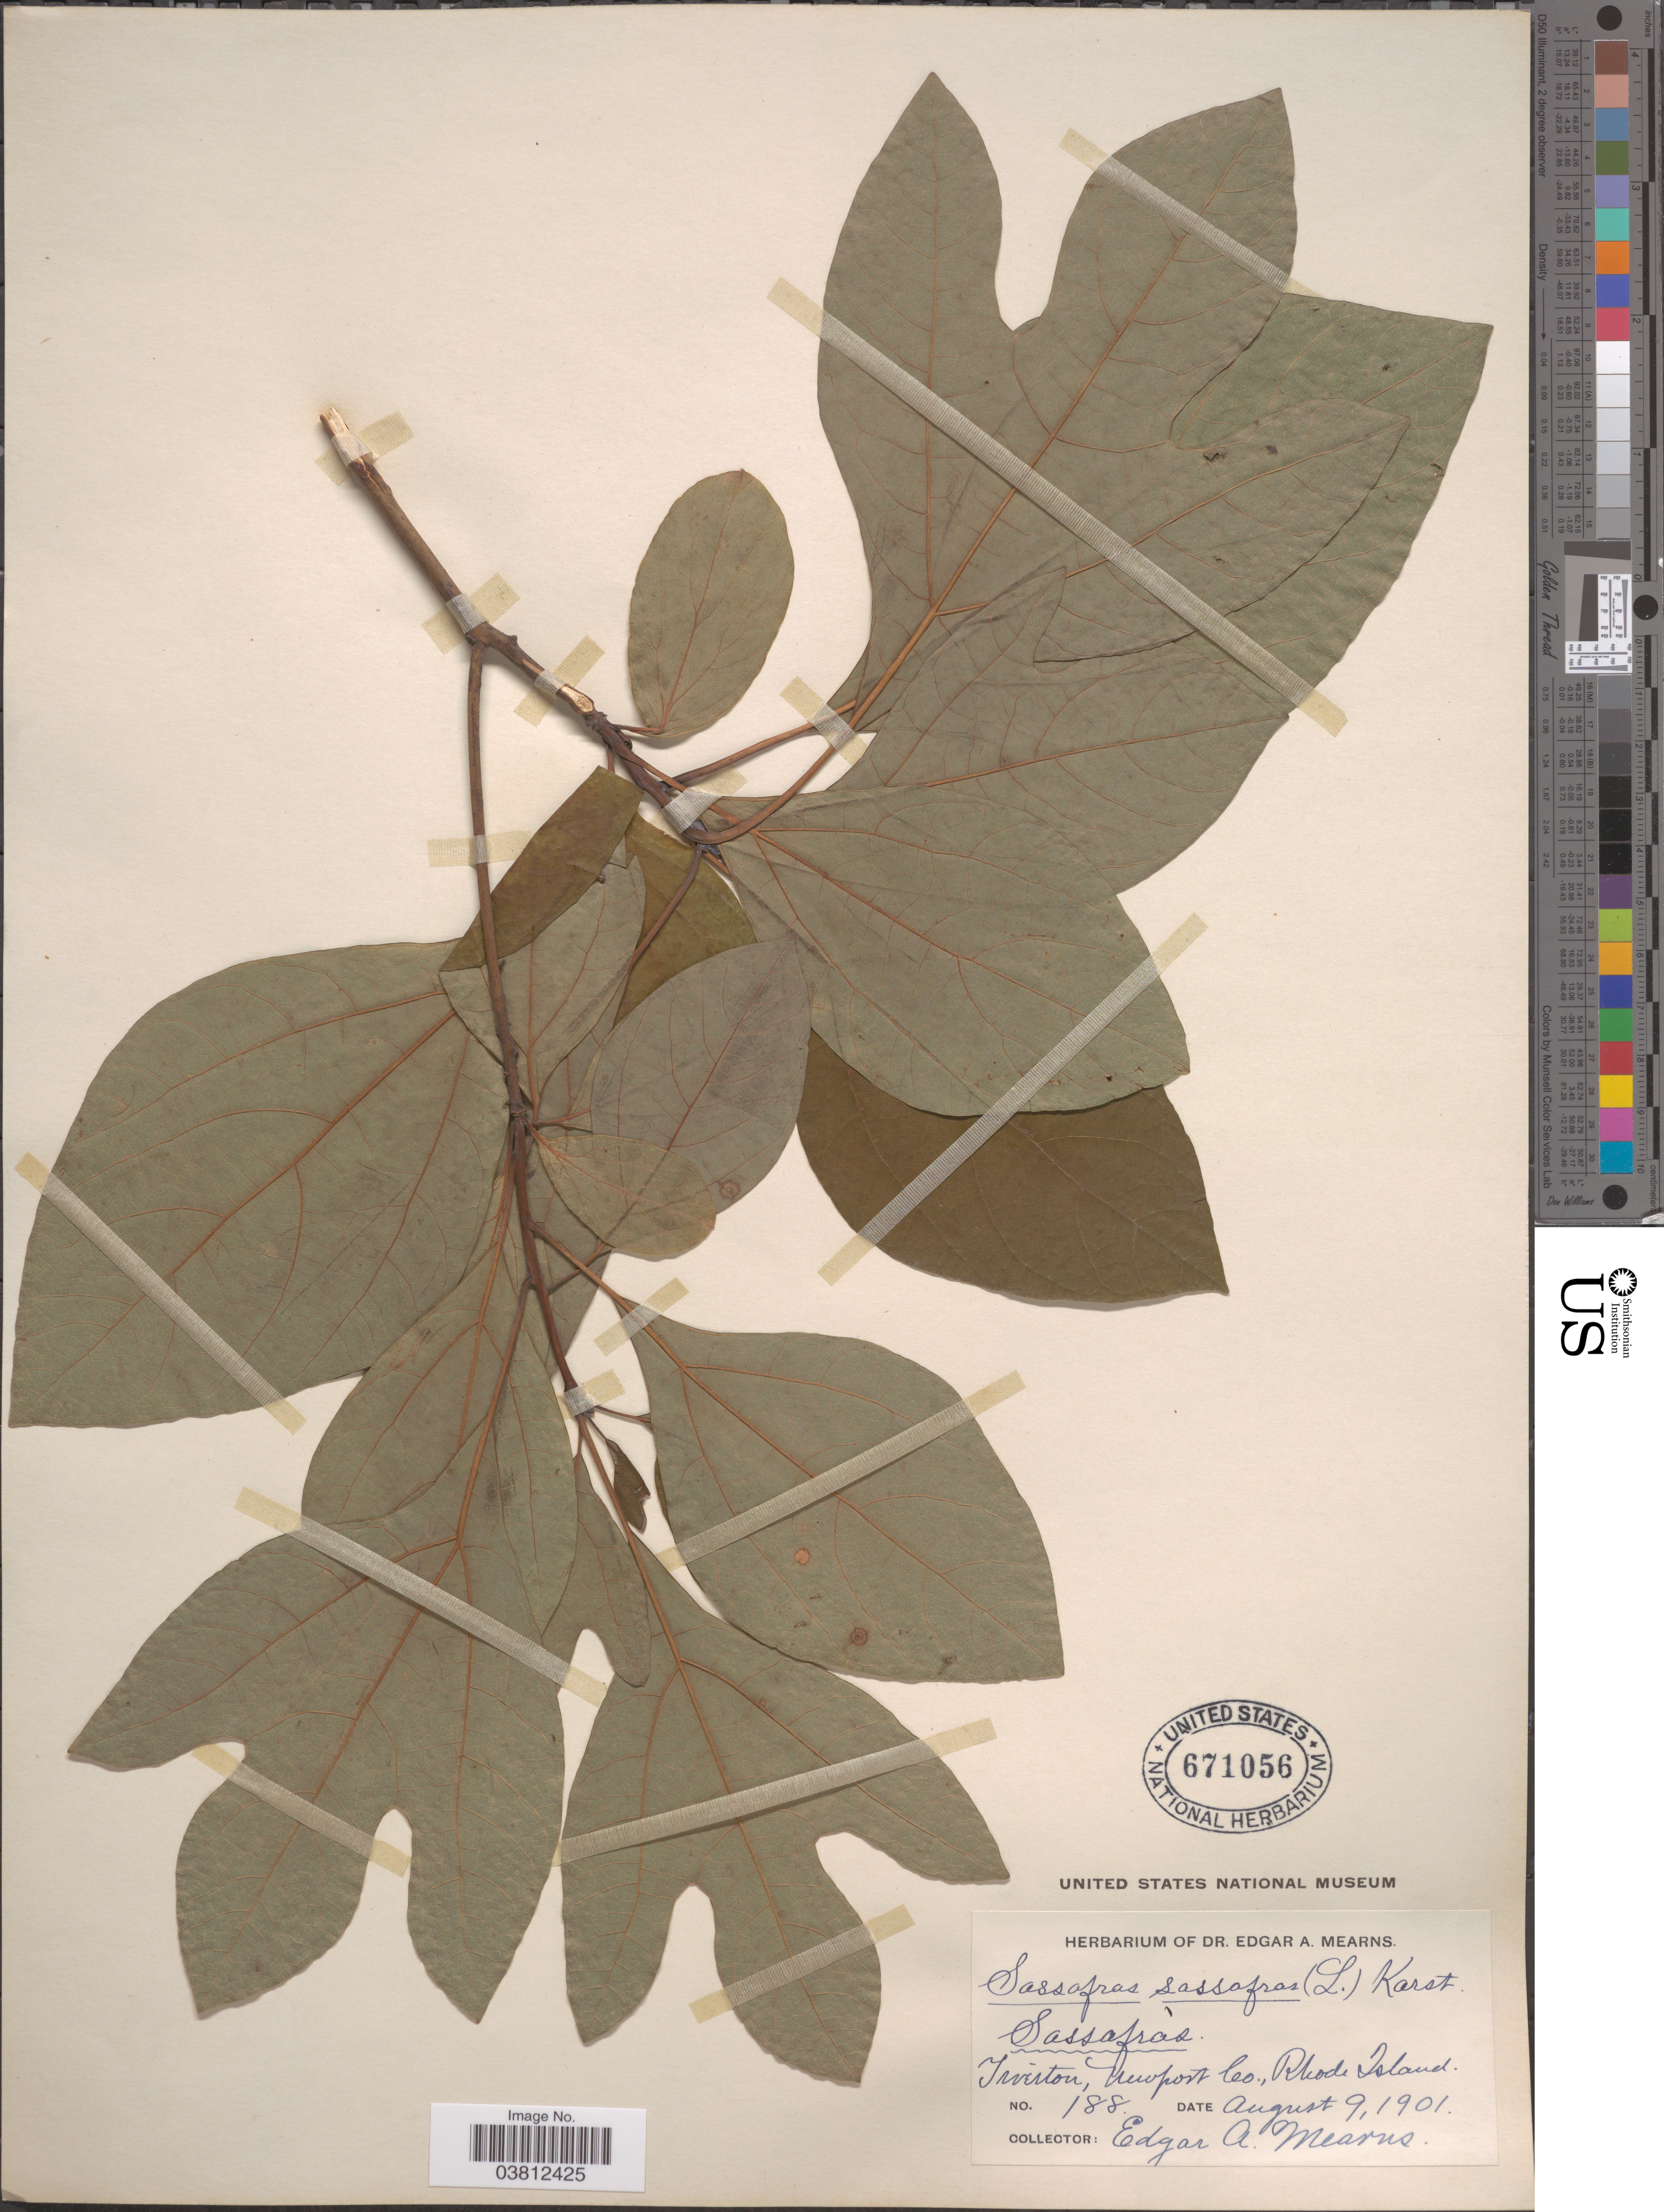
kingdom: Plantae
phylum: Tracheophyta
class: Magnoliopsida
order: Laurales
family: Lauraceae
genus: Sassafras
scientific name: Sassafras albidum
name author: (Nutt.) Nees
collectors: E. A. Mearns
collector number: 188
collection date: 1901-08-09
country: United States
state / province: Rhode Island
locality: Tiverton, Newport Co.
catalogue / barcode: US 671056